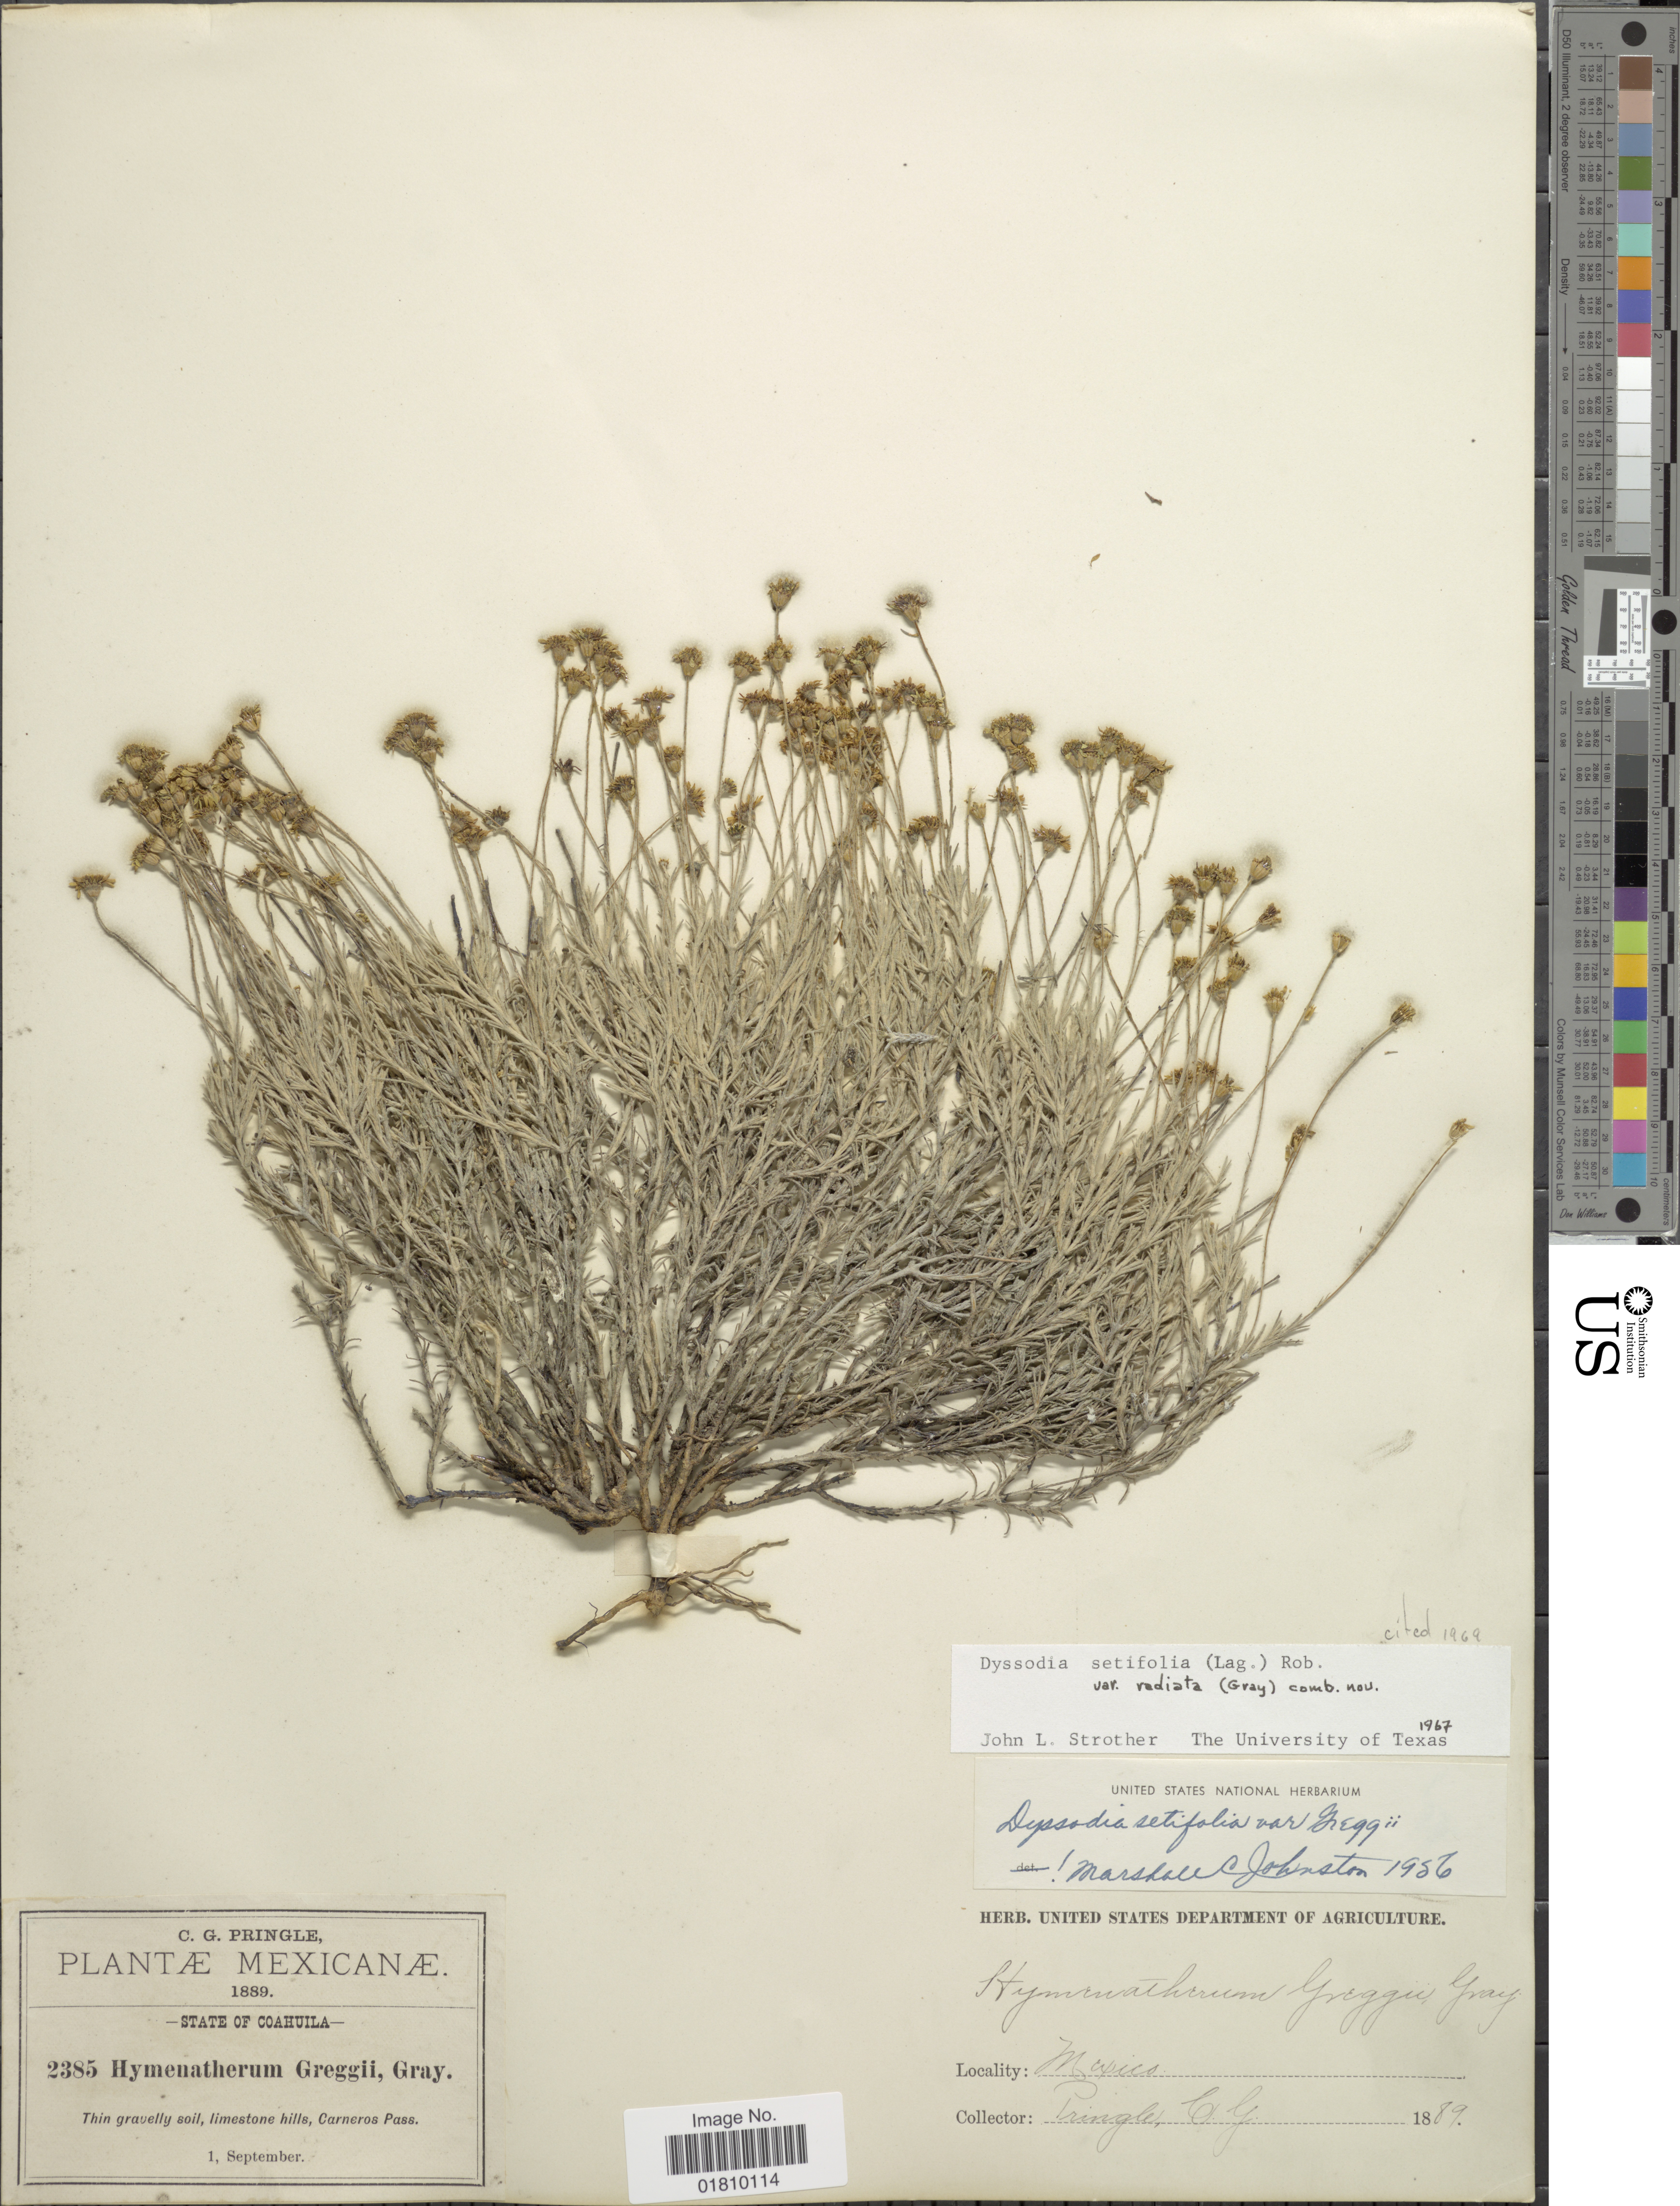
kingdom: Plantae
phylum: Tracheophyta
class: Magnoliopsida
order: Asterales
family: Asteraceae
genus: Thymophylla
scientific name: Thymophylla setifolia var. radiata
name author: (A. Gray) Strother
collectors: C. G. Pringle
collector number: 2385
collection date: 1889-09-01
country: Mexico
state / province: Coahuila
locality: Thin gravelly soil, limestone hills, Carneros Pass.